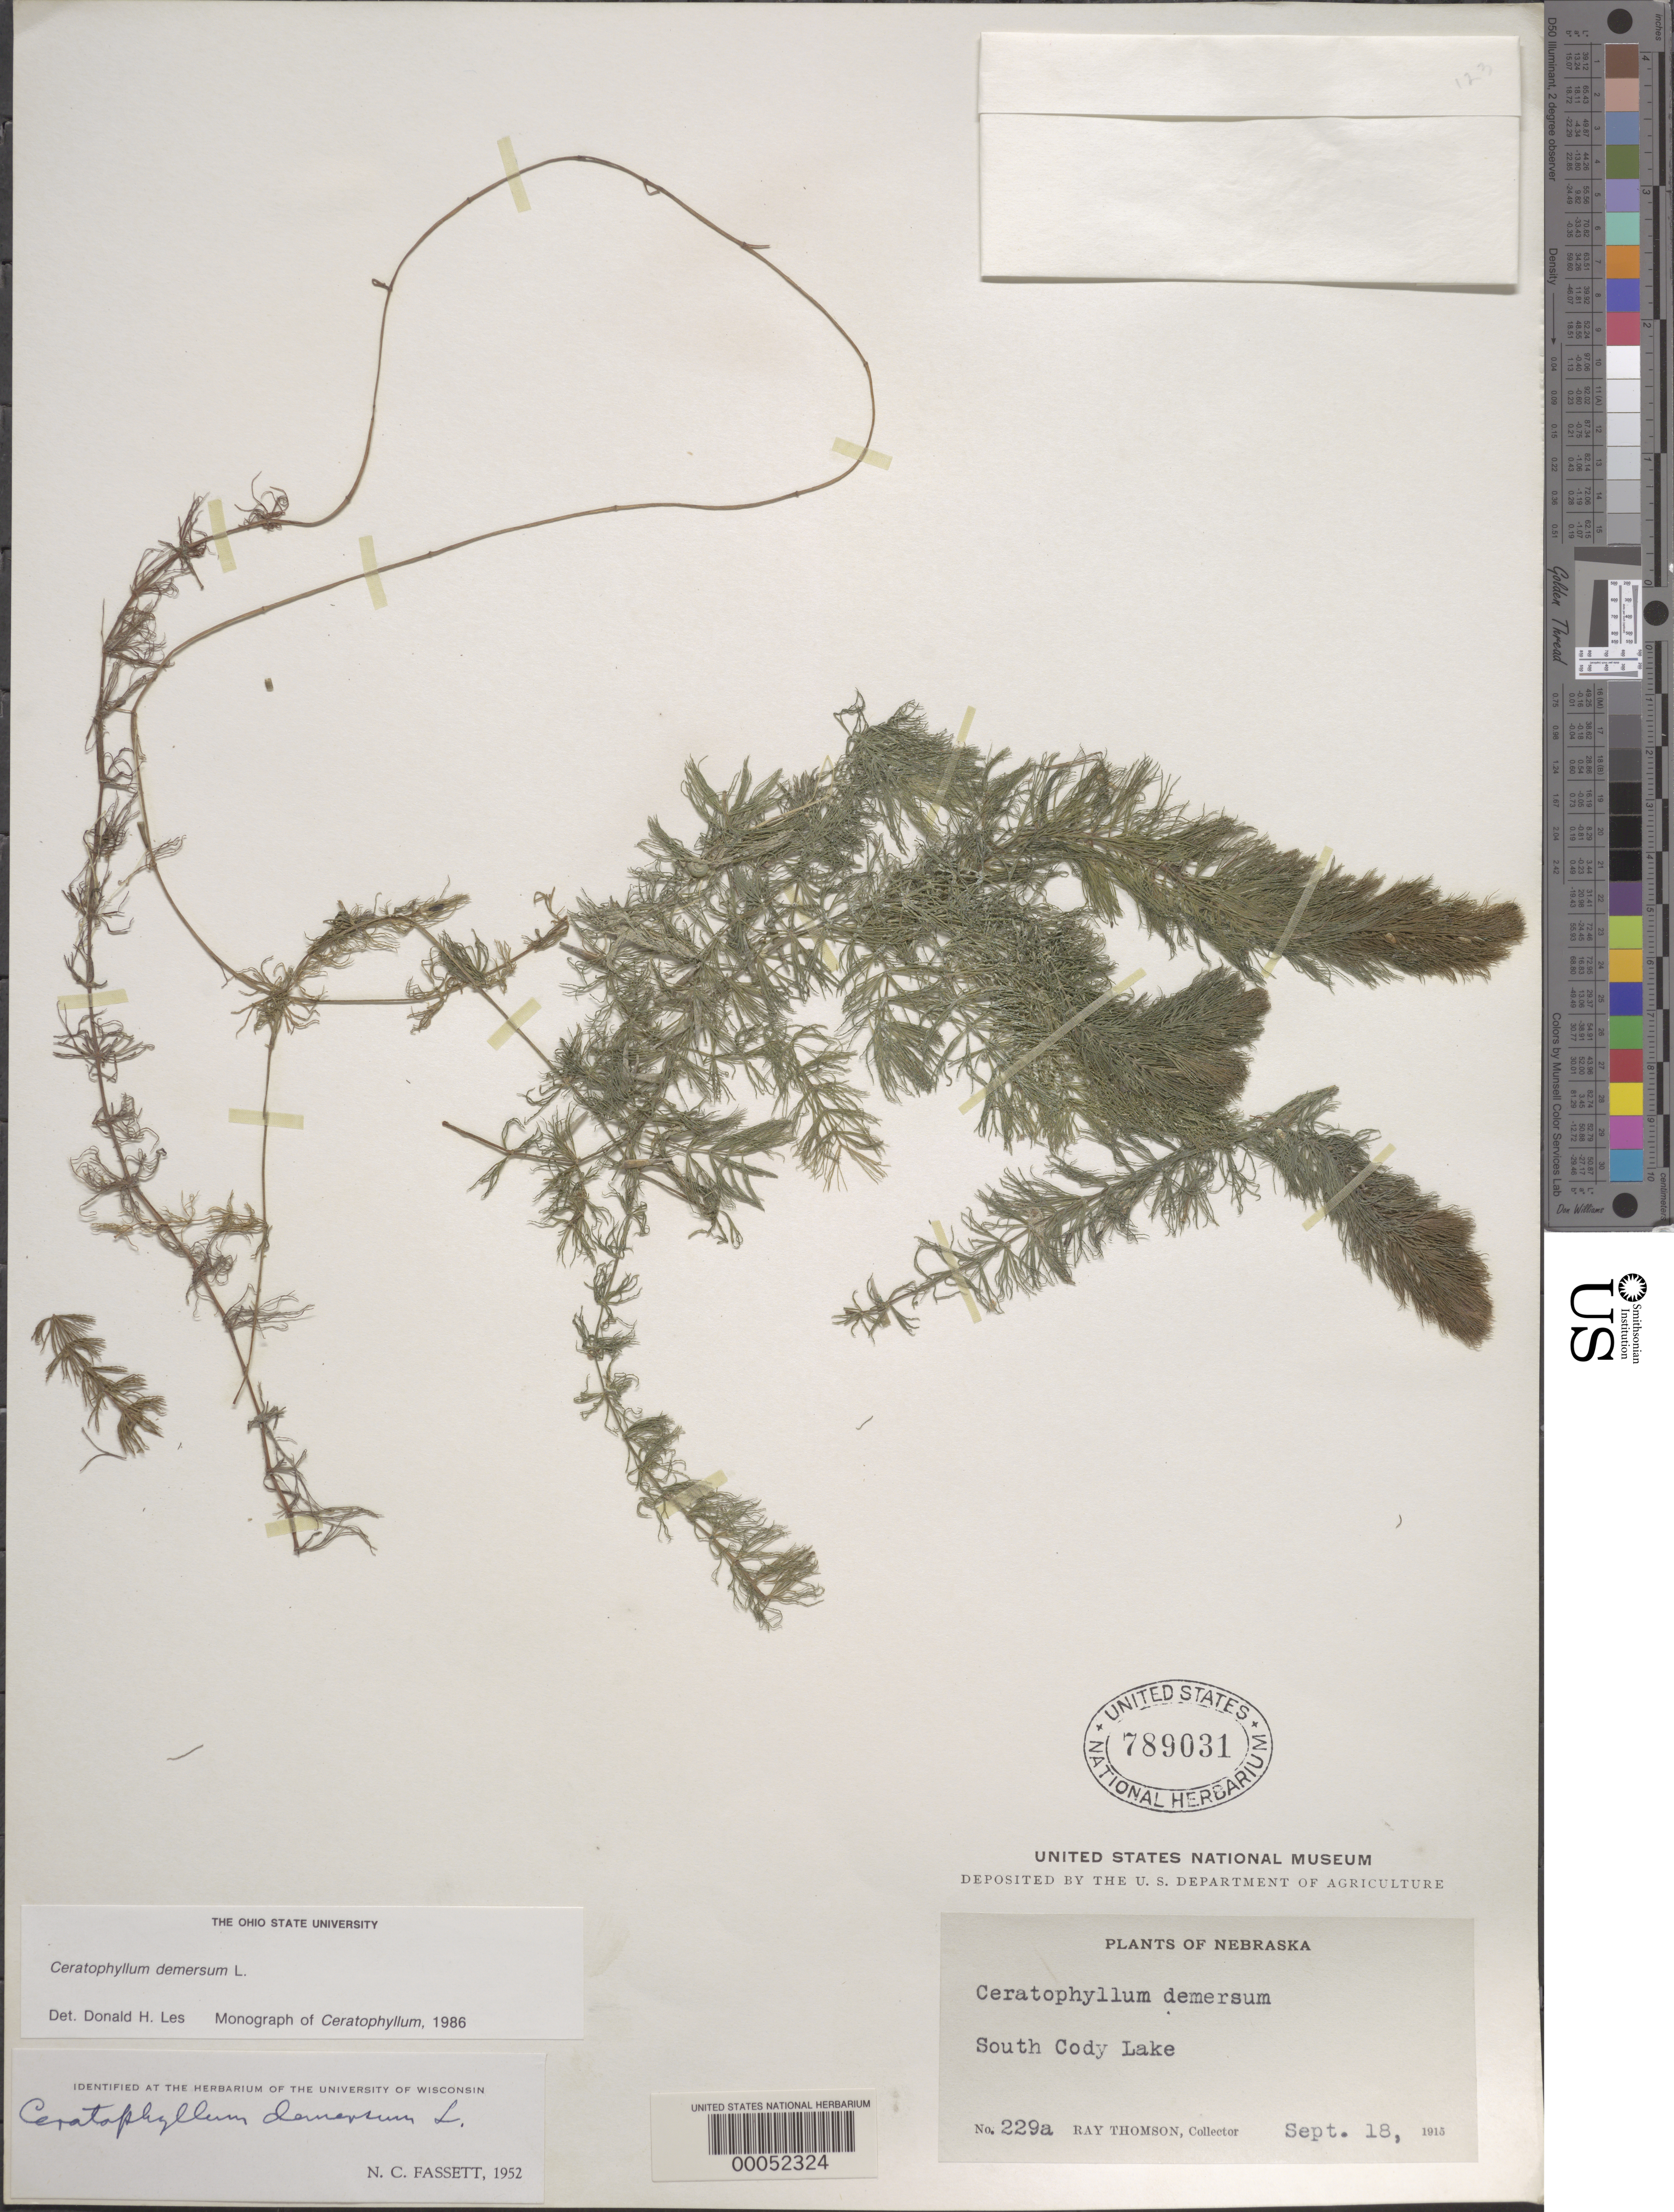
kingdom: Plantae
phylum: Tracheophyta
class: Magnoliopsida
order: Ceratophyllales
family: Ceratophyllaceae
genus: Ceratophyllum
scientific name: Ceratophyllum demersum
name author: L.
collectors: R. Thomson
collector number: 229a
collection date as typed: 18 Sep 1915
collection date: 1915-09-18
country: United States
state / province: Nebraska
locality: South cody lake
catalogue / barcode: US 789031